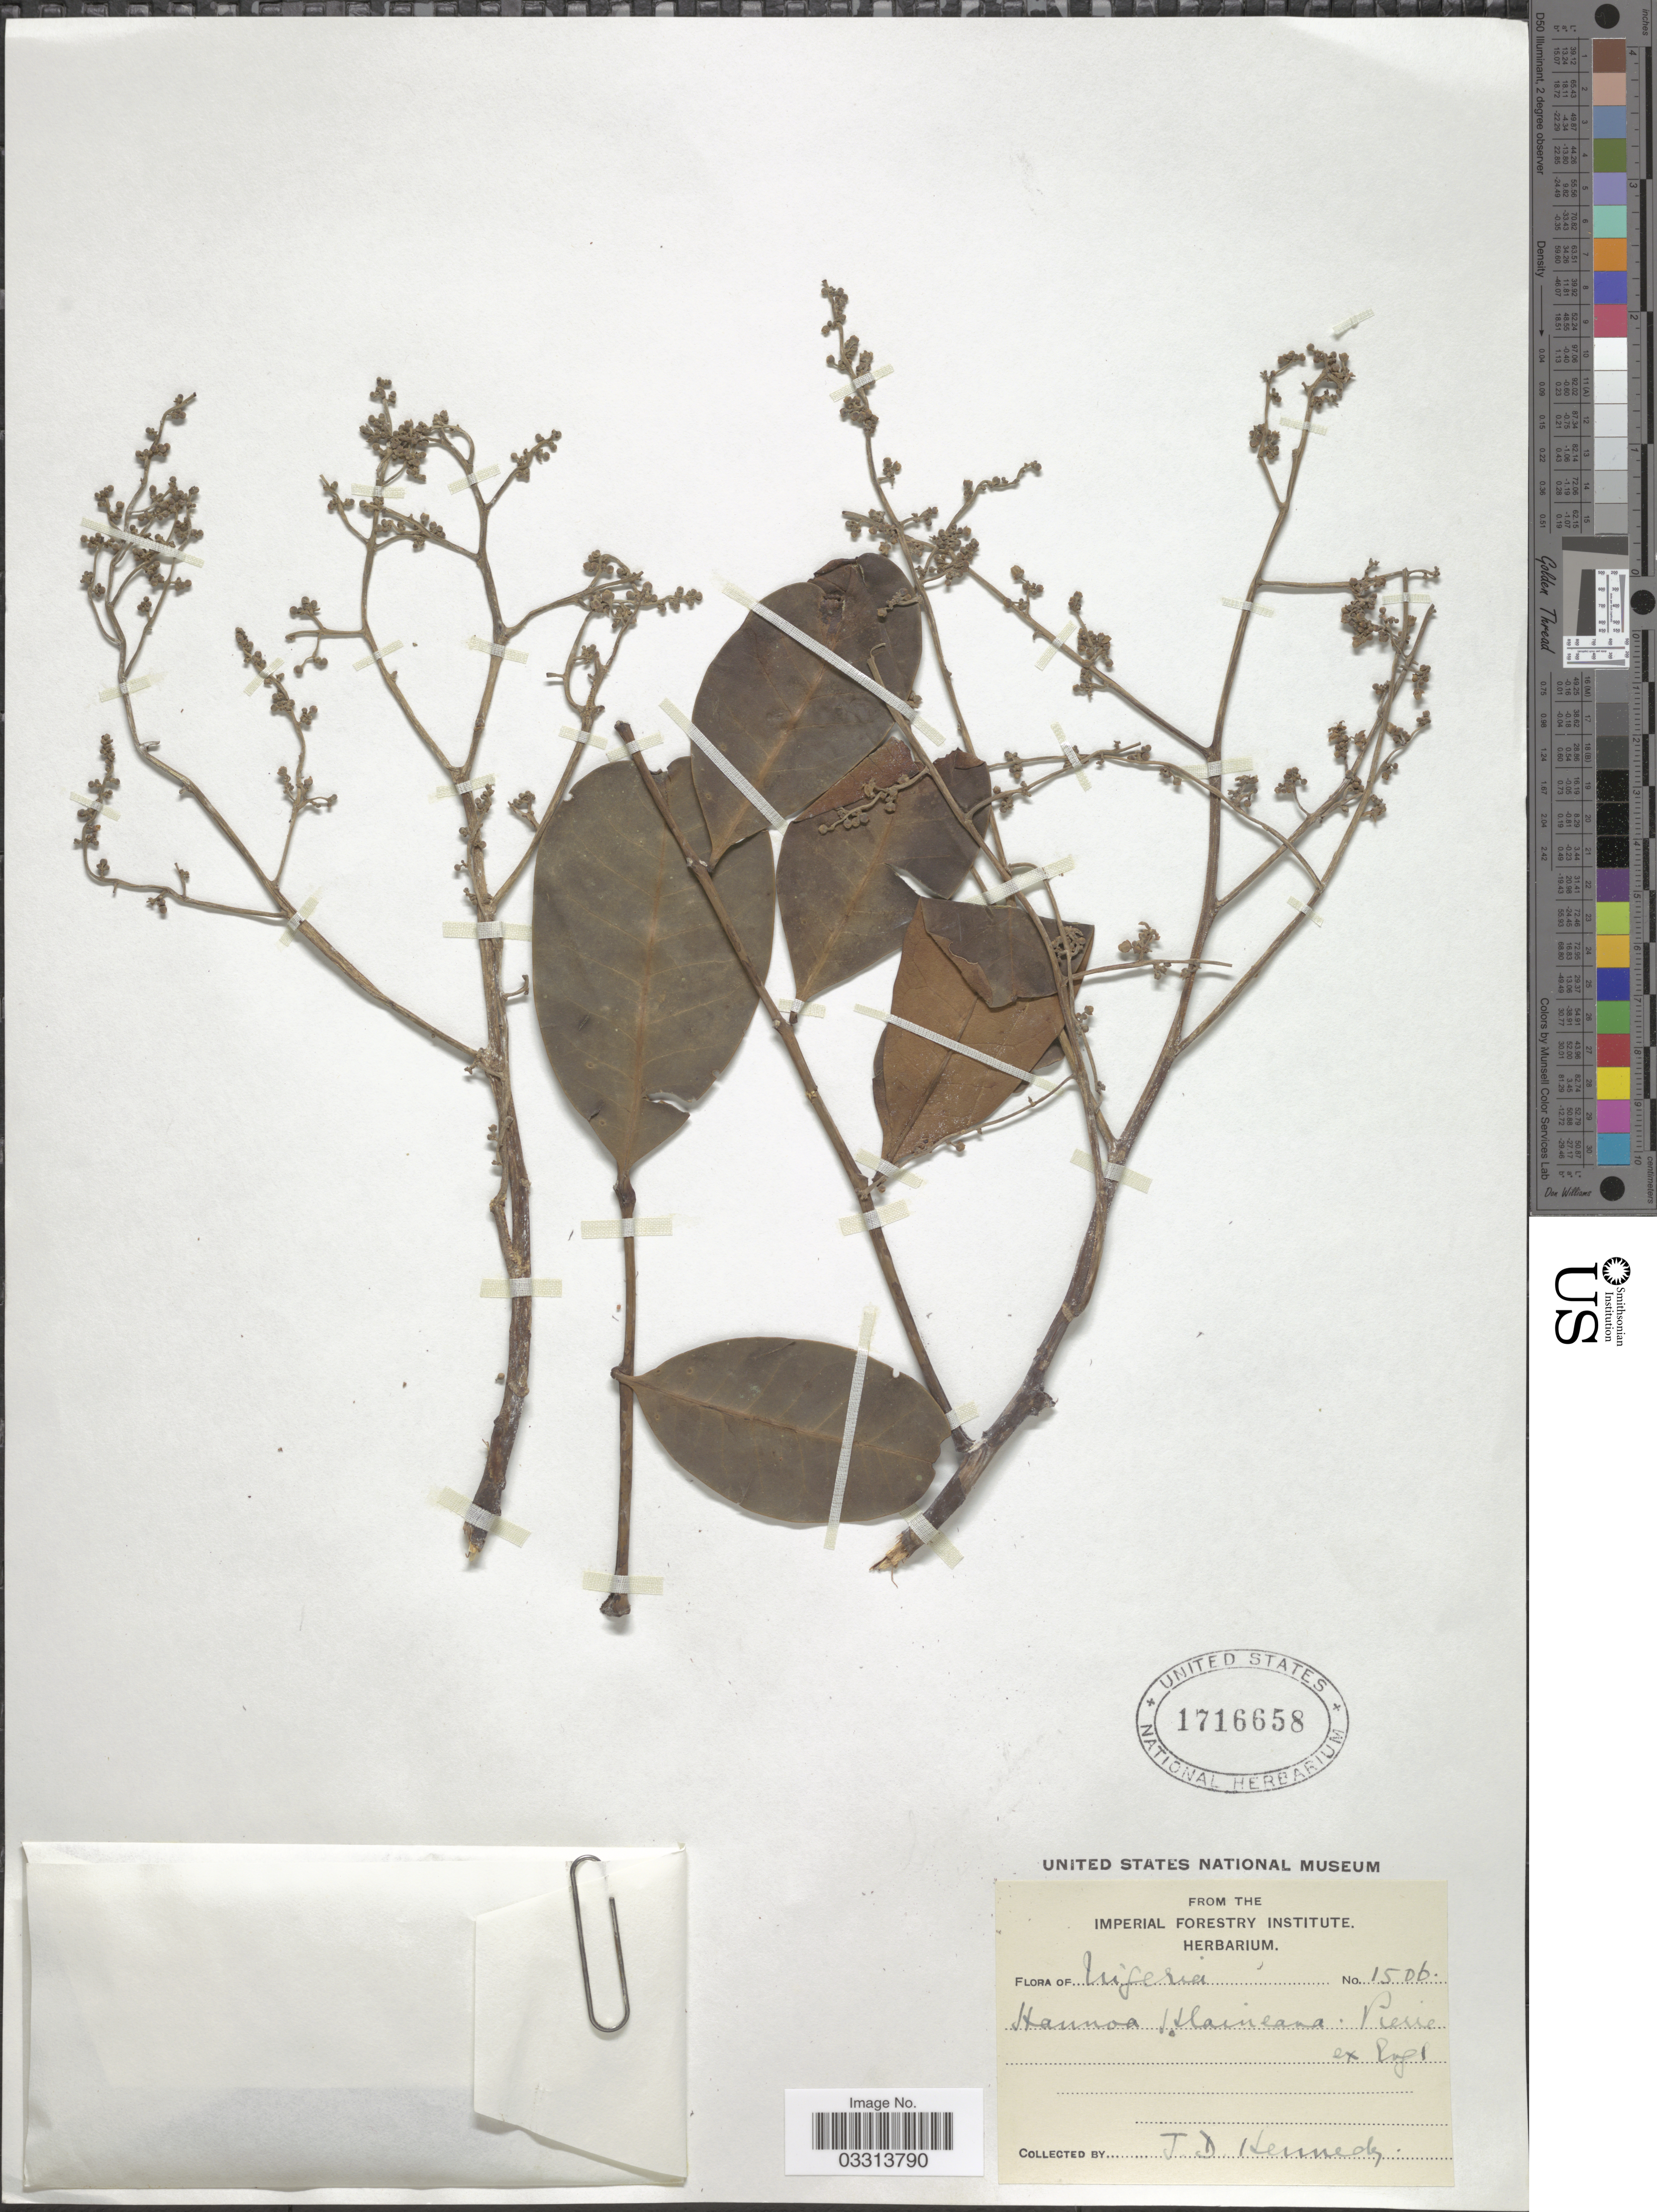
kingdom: Plantae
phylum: Tracheophyta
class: Magnoliopsida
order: Sapindales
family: Simaroubaceae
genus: Hannoa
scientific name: Hannoa klaineana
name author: Pierre ex Engl.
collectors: J. D. Kennedy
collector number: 1506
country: Nigeria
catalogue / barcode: US 1716658